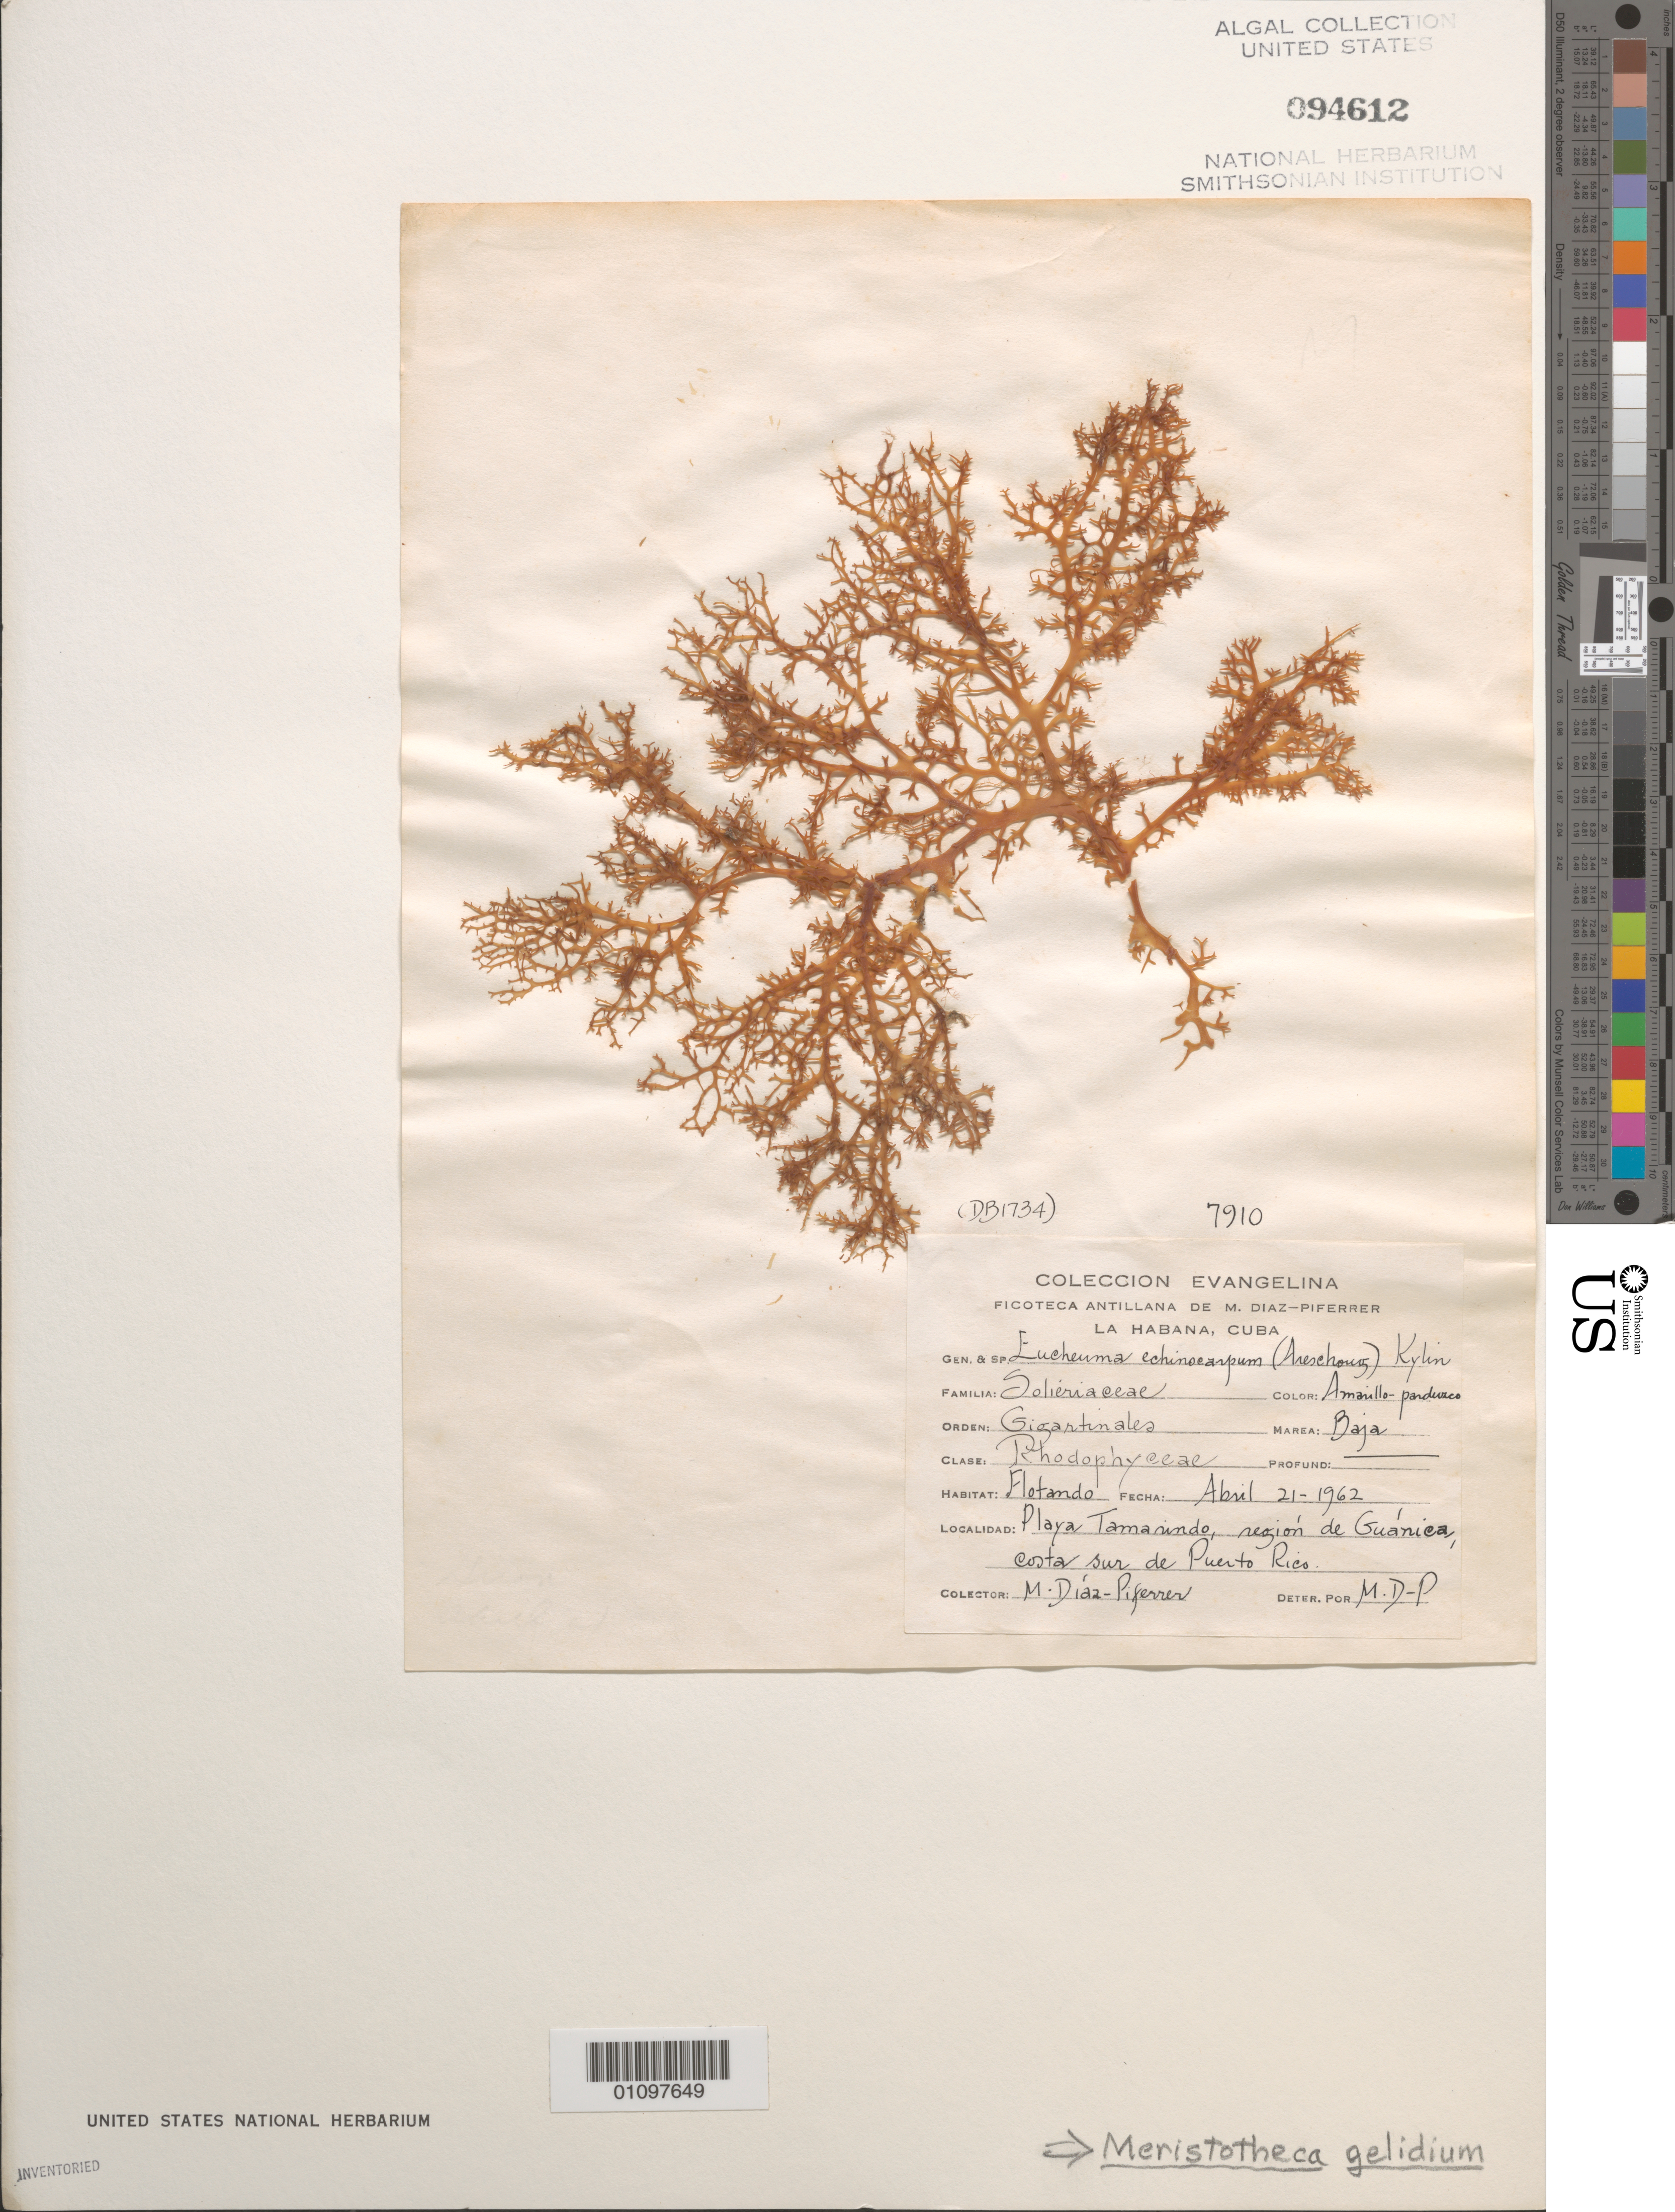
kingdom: Plantae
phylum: Rhodophyta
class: Florideophyceae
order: Gigartinales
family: Solieriaceae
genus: Meristotheca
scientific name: Meristotheca gelidium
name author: (J. Agardh) E.J. Faye & Masuda in E.J. Faye et al.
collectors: M. Diaz-Piferrer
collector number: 7910 & DB 1734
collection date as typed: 21 Apr 1962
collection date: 1962-04-21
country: Puerto Rico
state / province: Guanica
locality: Playa Tamarindo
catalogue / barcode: US 94612